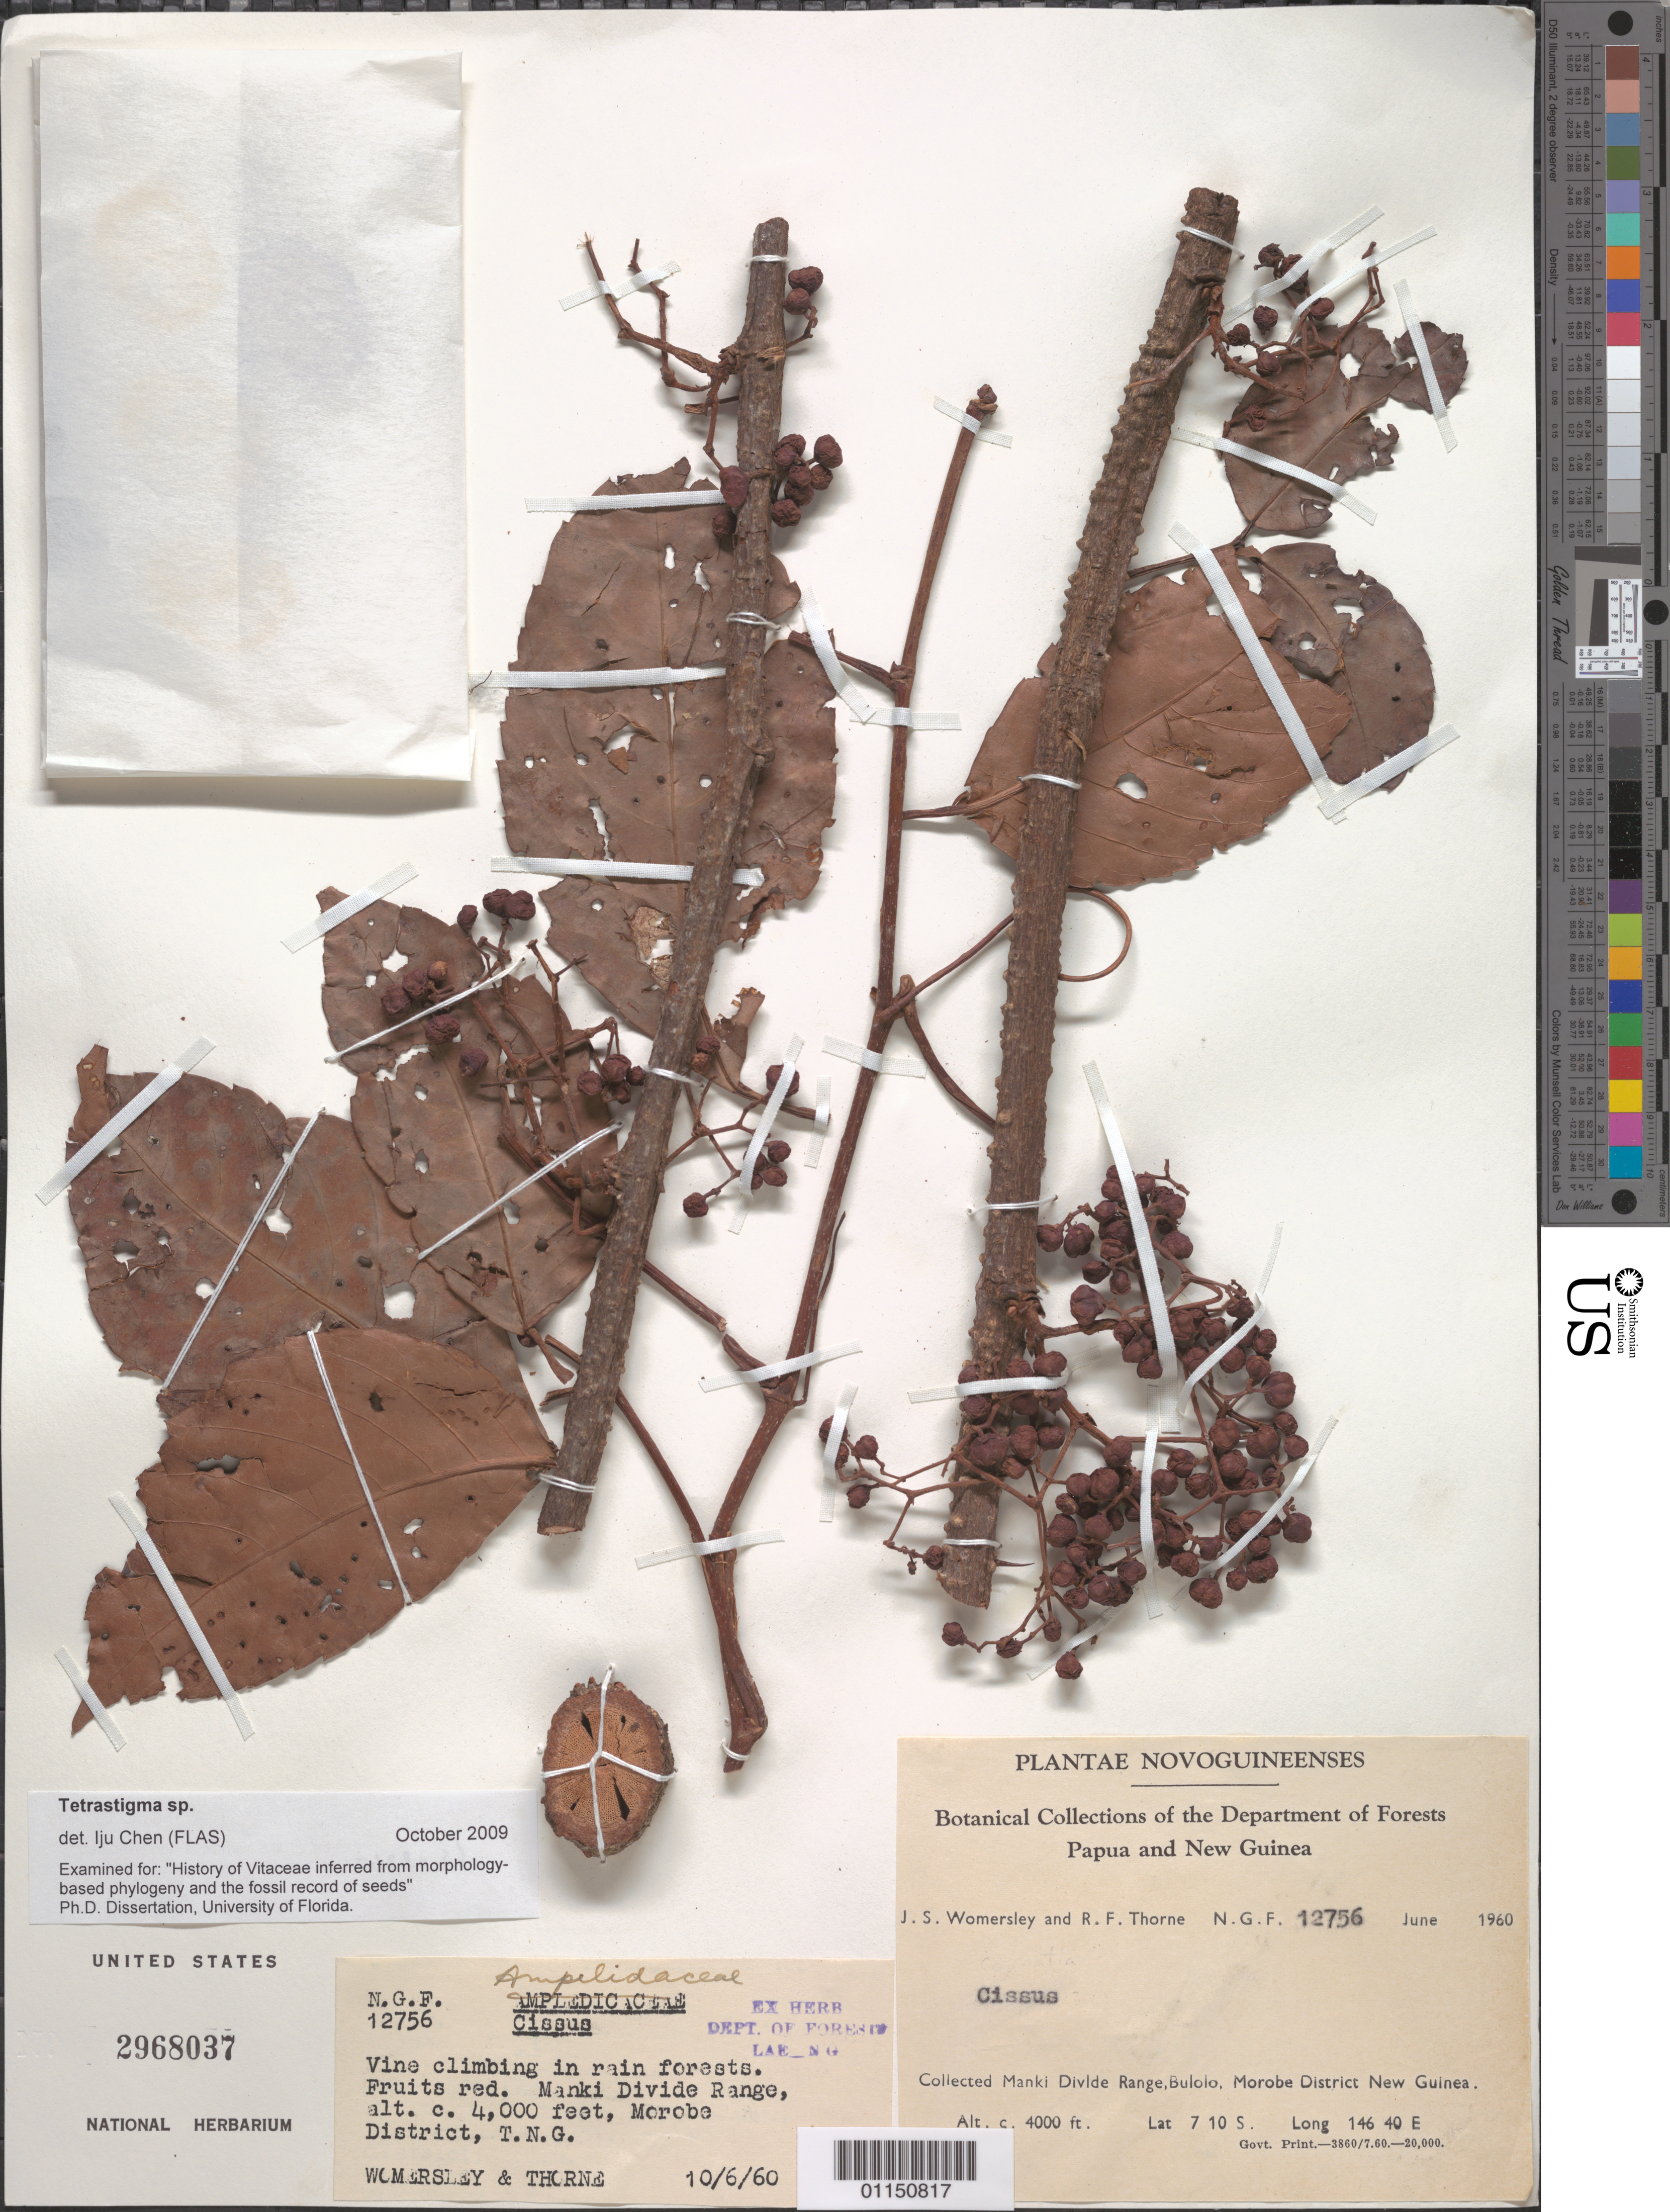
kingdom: Plantae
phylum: Tracheophyta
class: Magnoliopsida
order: Vitales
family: Vitaceae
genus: Tetrastigma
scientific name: Tetrastigma sp.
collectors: J. S. Womersley & R. F. Thorne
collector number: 12756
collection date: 1960-06-10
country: Papua New Guinea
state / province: Morobe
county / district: Morobe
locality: Manki Divide Range.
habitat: Vine climbing in rain forests.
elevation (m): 1219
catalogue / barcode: US 2968037